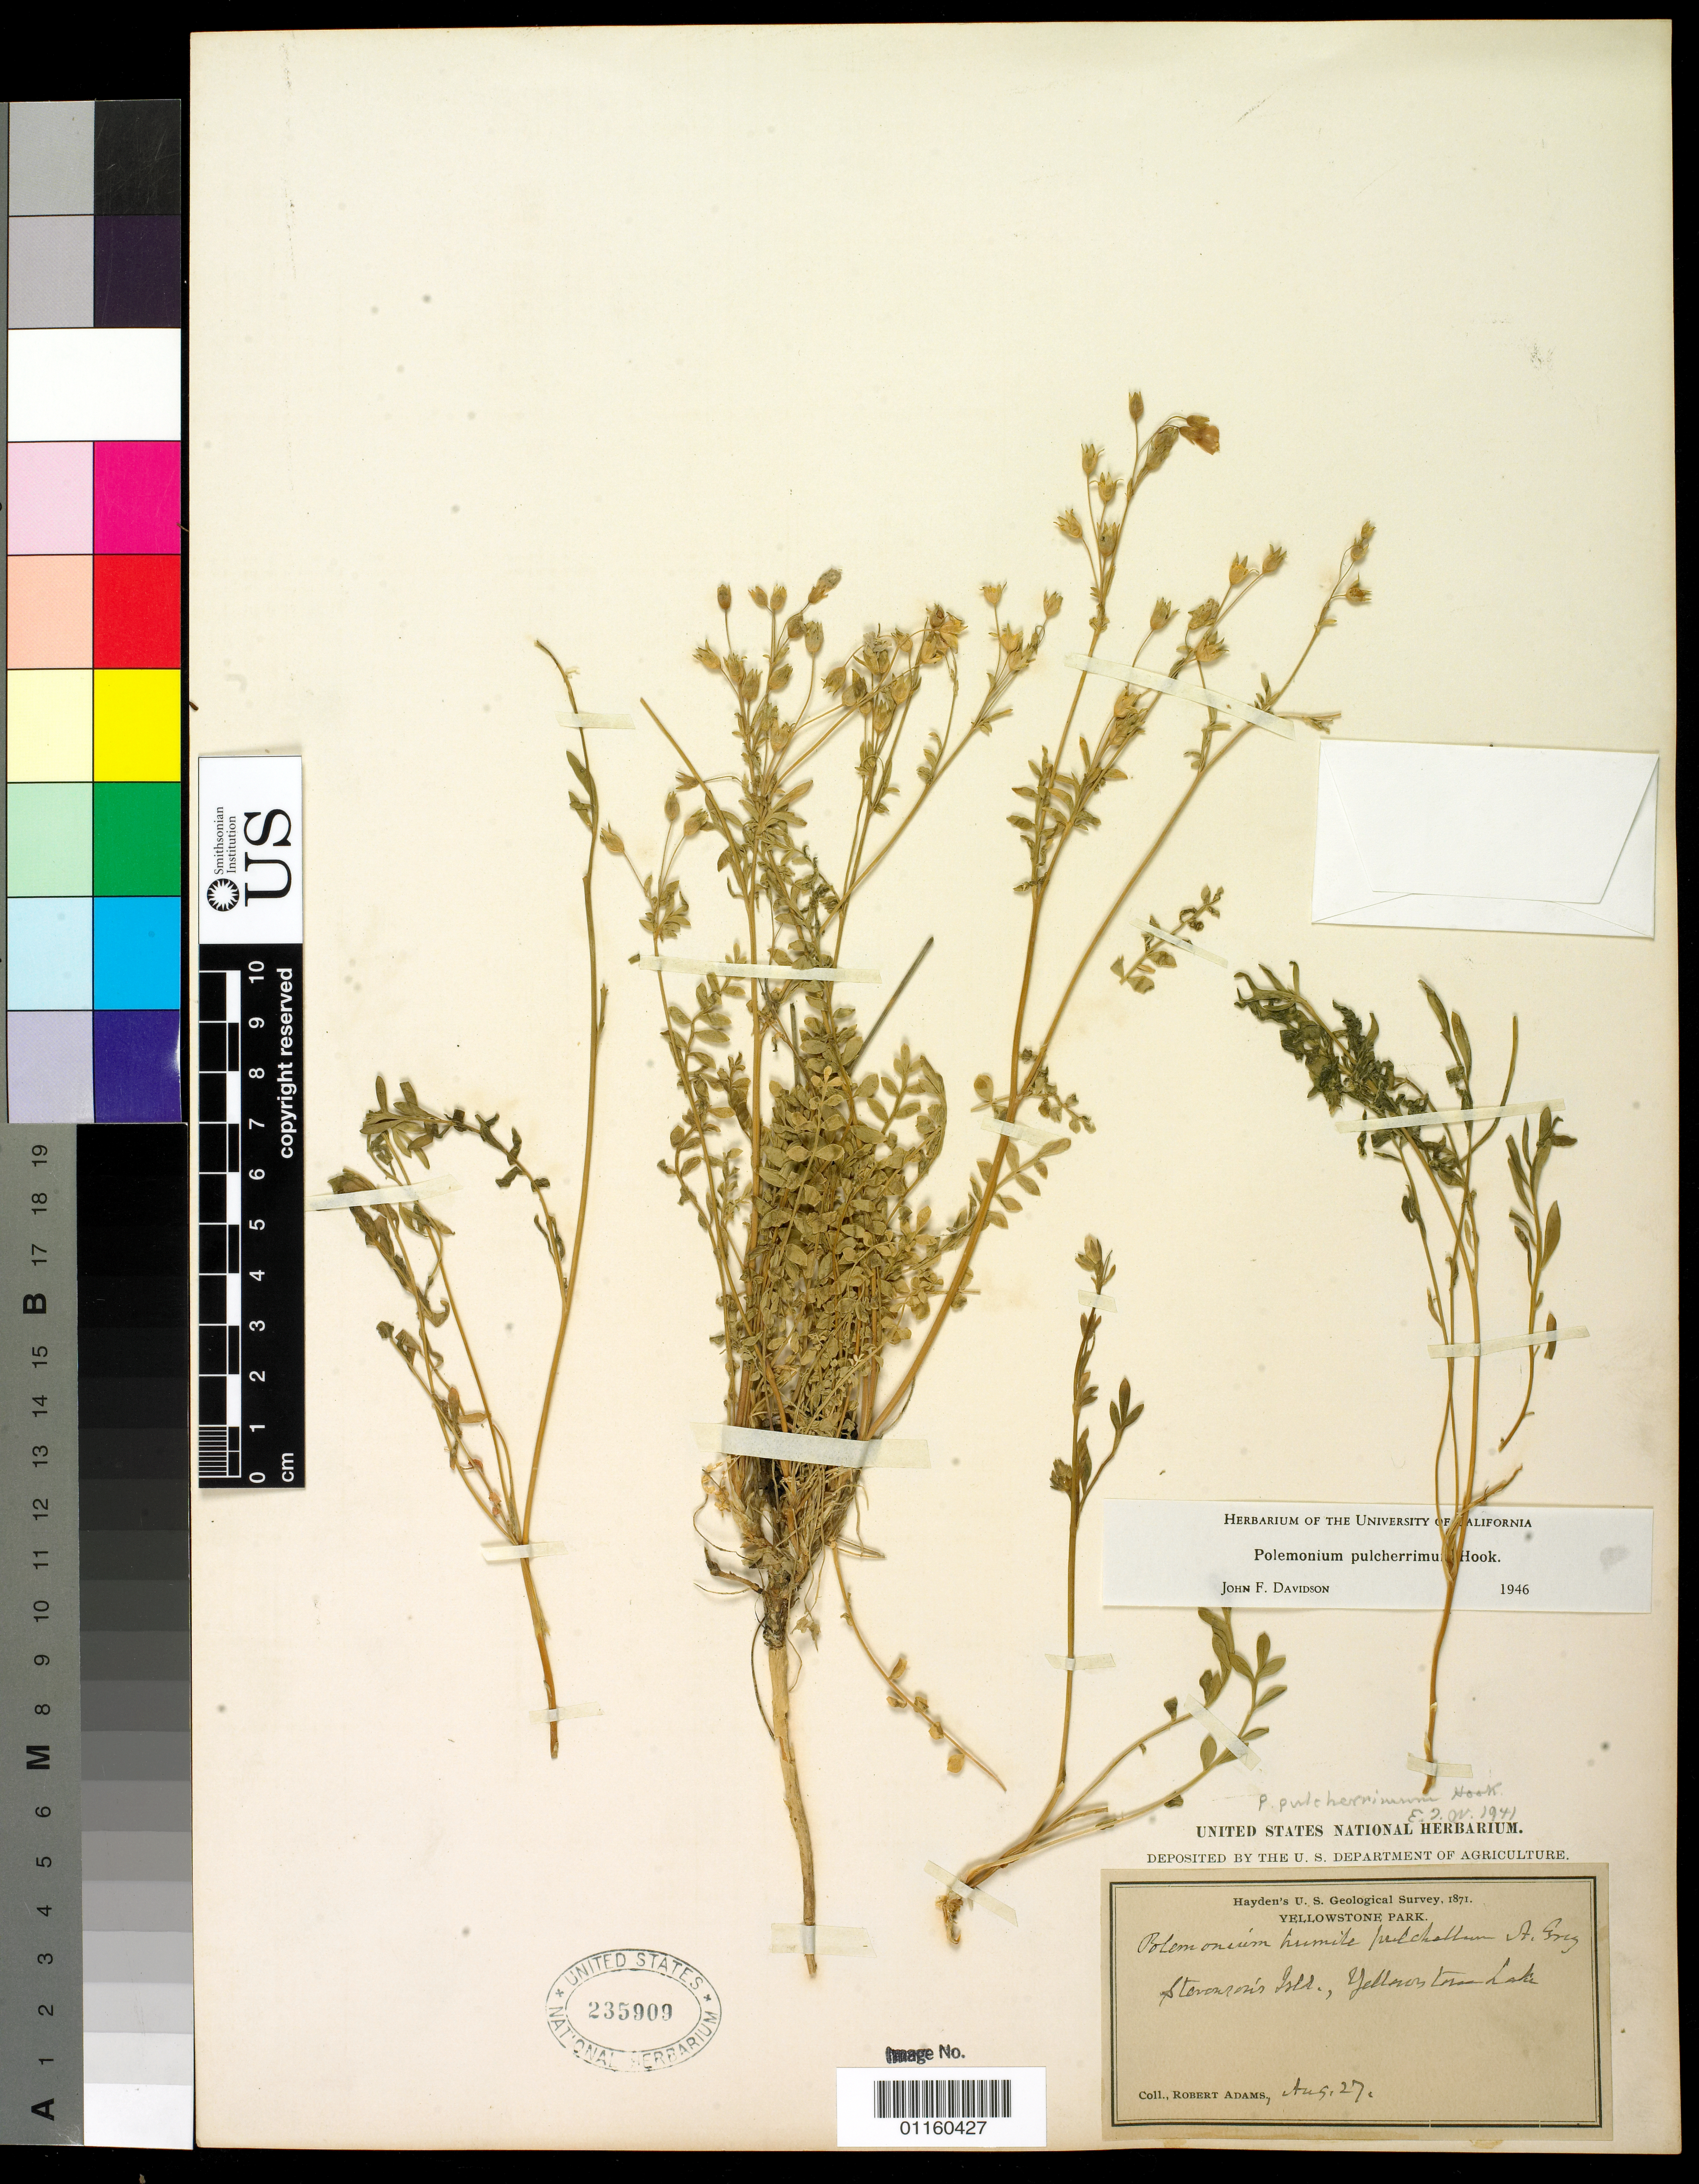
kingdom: Plantae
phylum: Tracheophyta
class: Magnoliopsida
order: Ericales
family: Polemoniaceae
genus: Polemonium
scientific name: Polemonium pulcherrimum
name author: Hook.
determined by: Davidson, J. F.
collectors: R. Adams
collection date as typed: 27 Aug 1871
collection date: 1871-08-27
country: United States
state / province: Wyoming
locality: Stevenson's Island, Yellowstone Lake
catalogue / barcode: US 235909